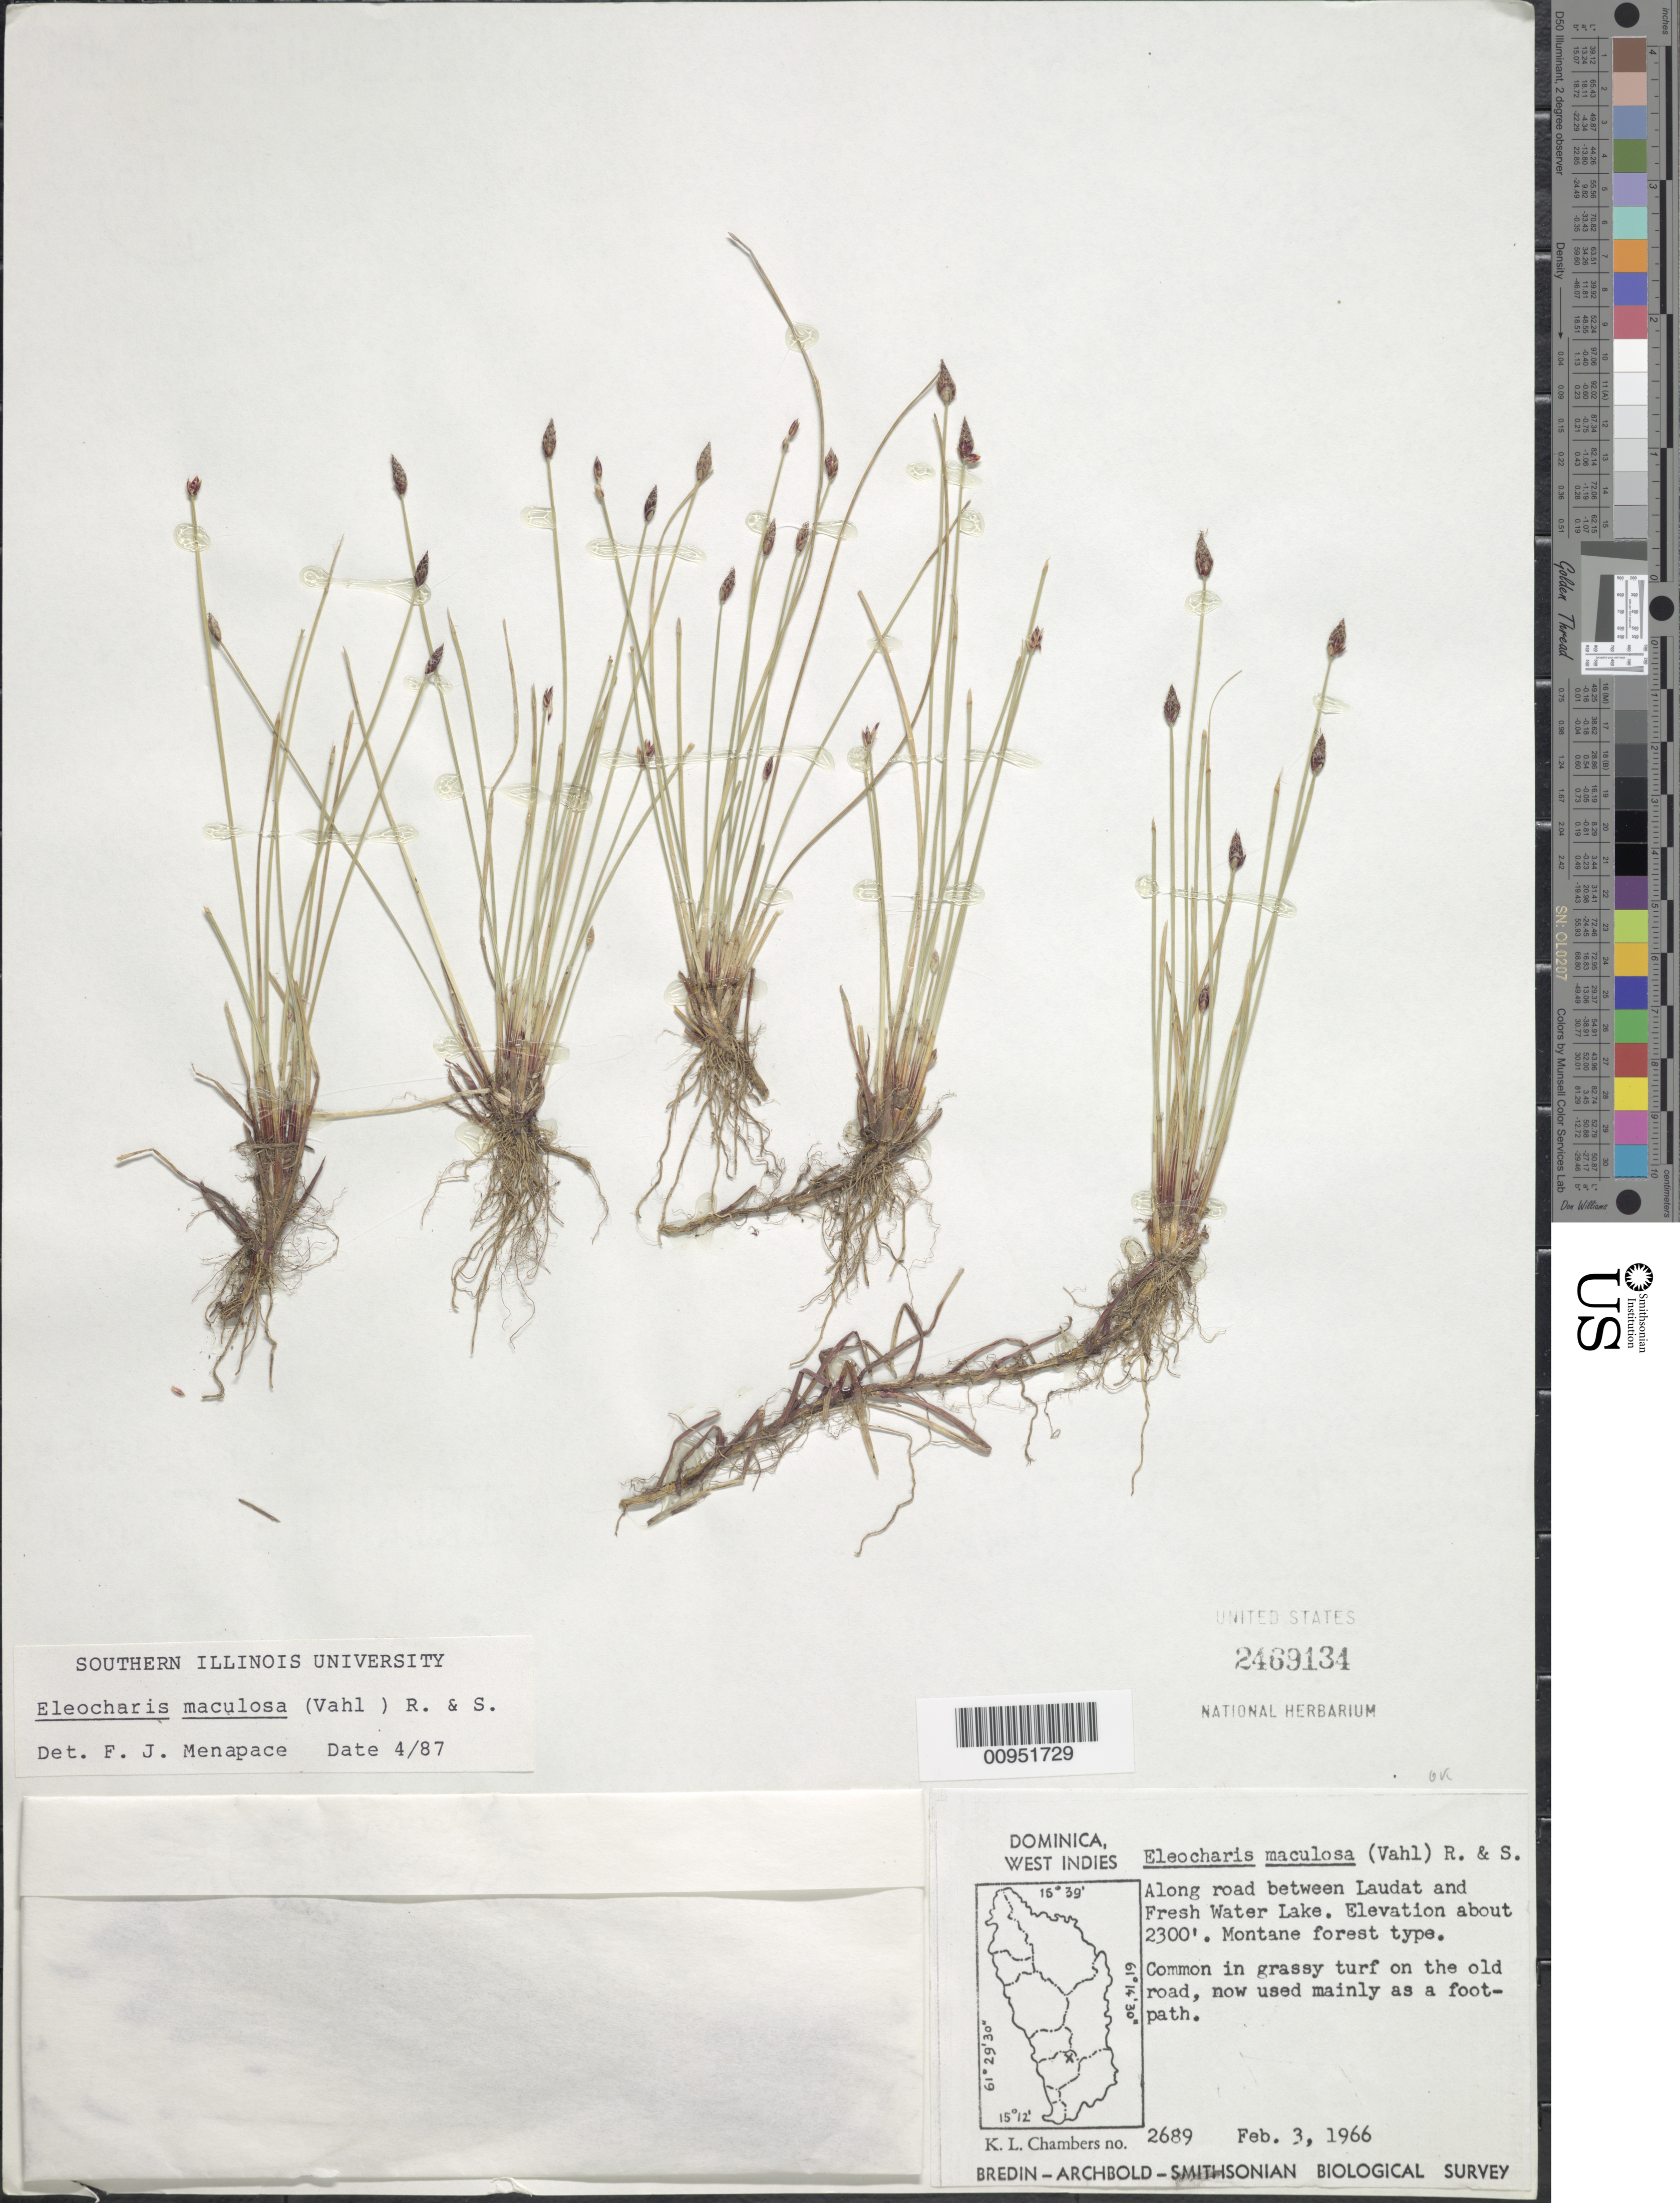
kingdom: Plantae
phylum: Tracheophyta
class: Liliopsida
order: Poales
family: Cyperaceae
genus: Eleocharis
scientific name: Eleocharis maculosa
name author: (Vahl) Roem. & Schult.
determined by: Menapace, F. J.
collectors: K. L. Chambers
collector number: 2689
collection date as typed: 03 Feb 1966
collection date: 1966-02-03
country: Dominica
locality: Along road between Laudat and Fresh Water Lake; on the old road, now used mainly as a footpath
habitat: Montane forest type, in grassy turf on old road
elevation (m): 701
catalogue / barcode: US 2469134